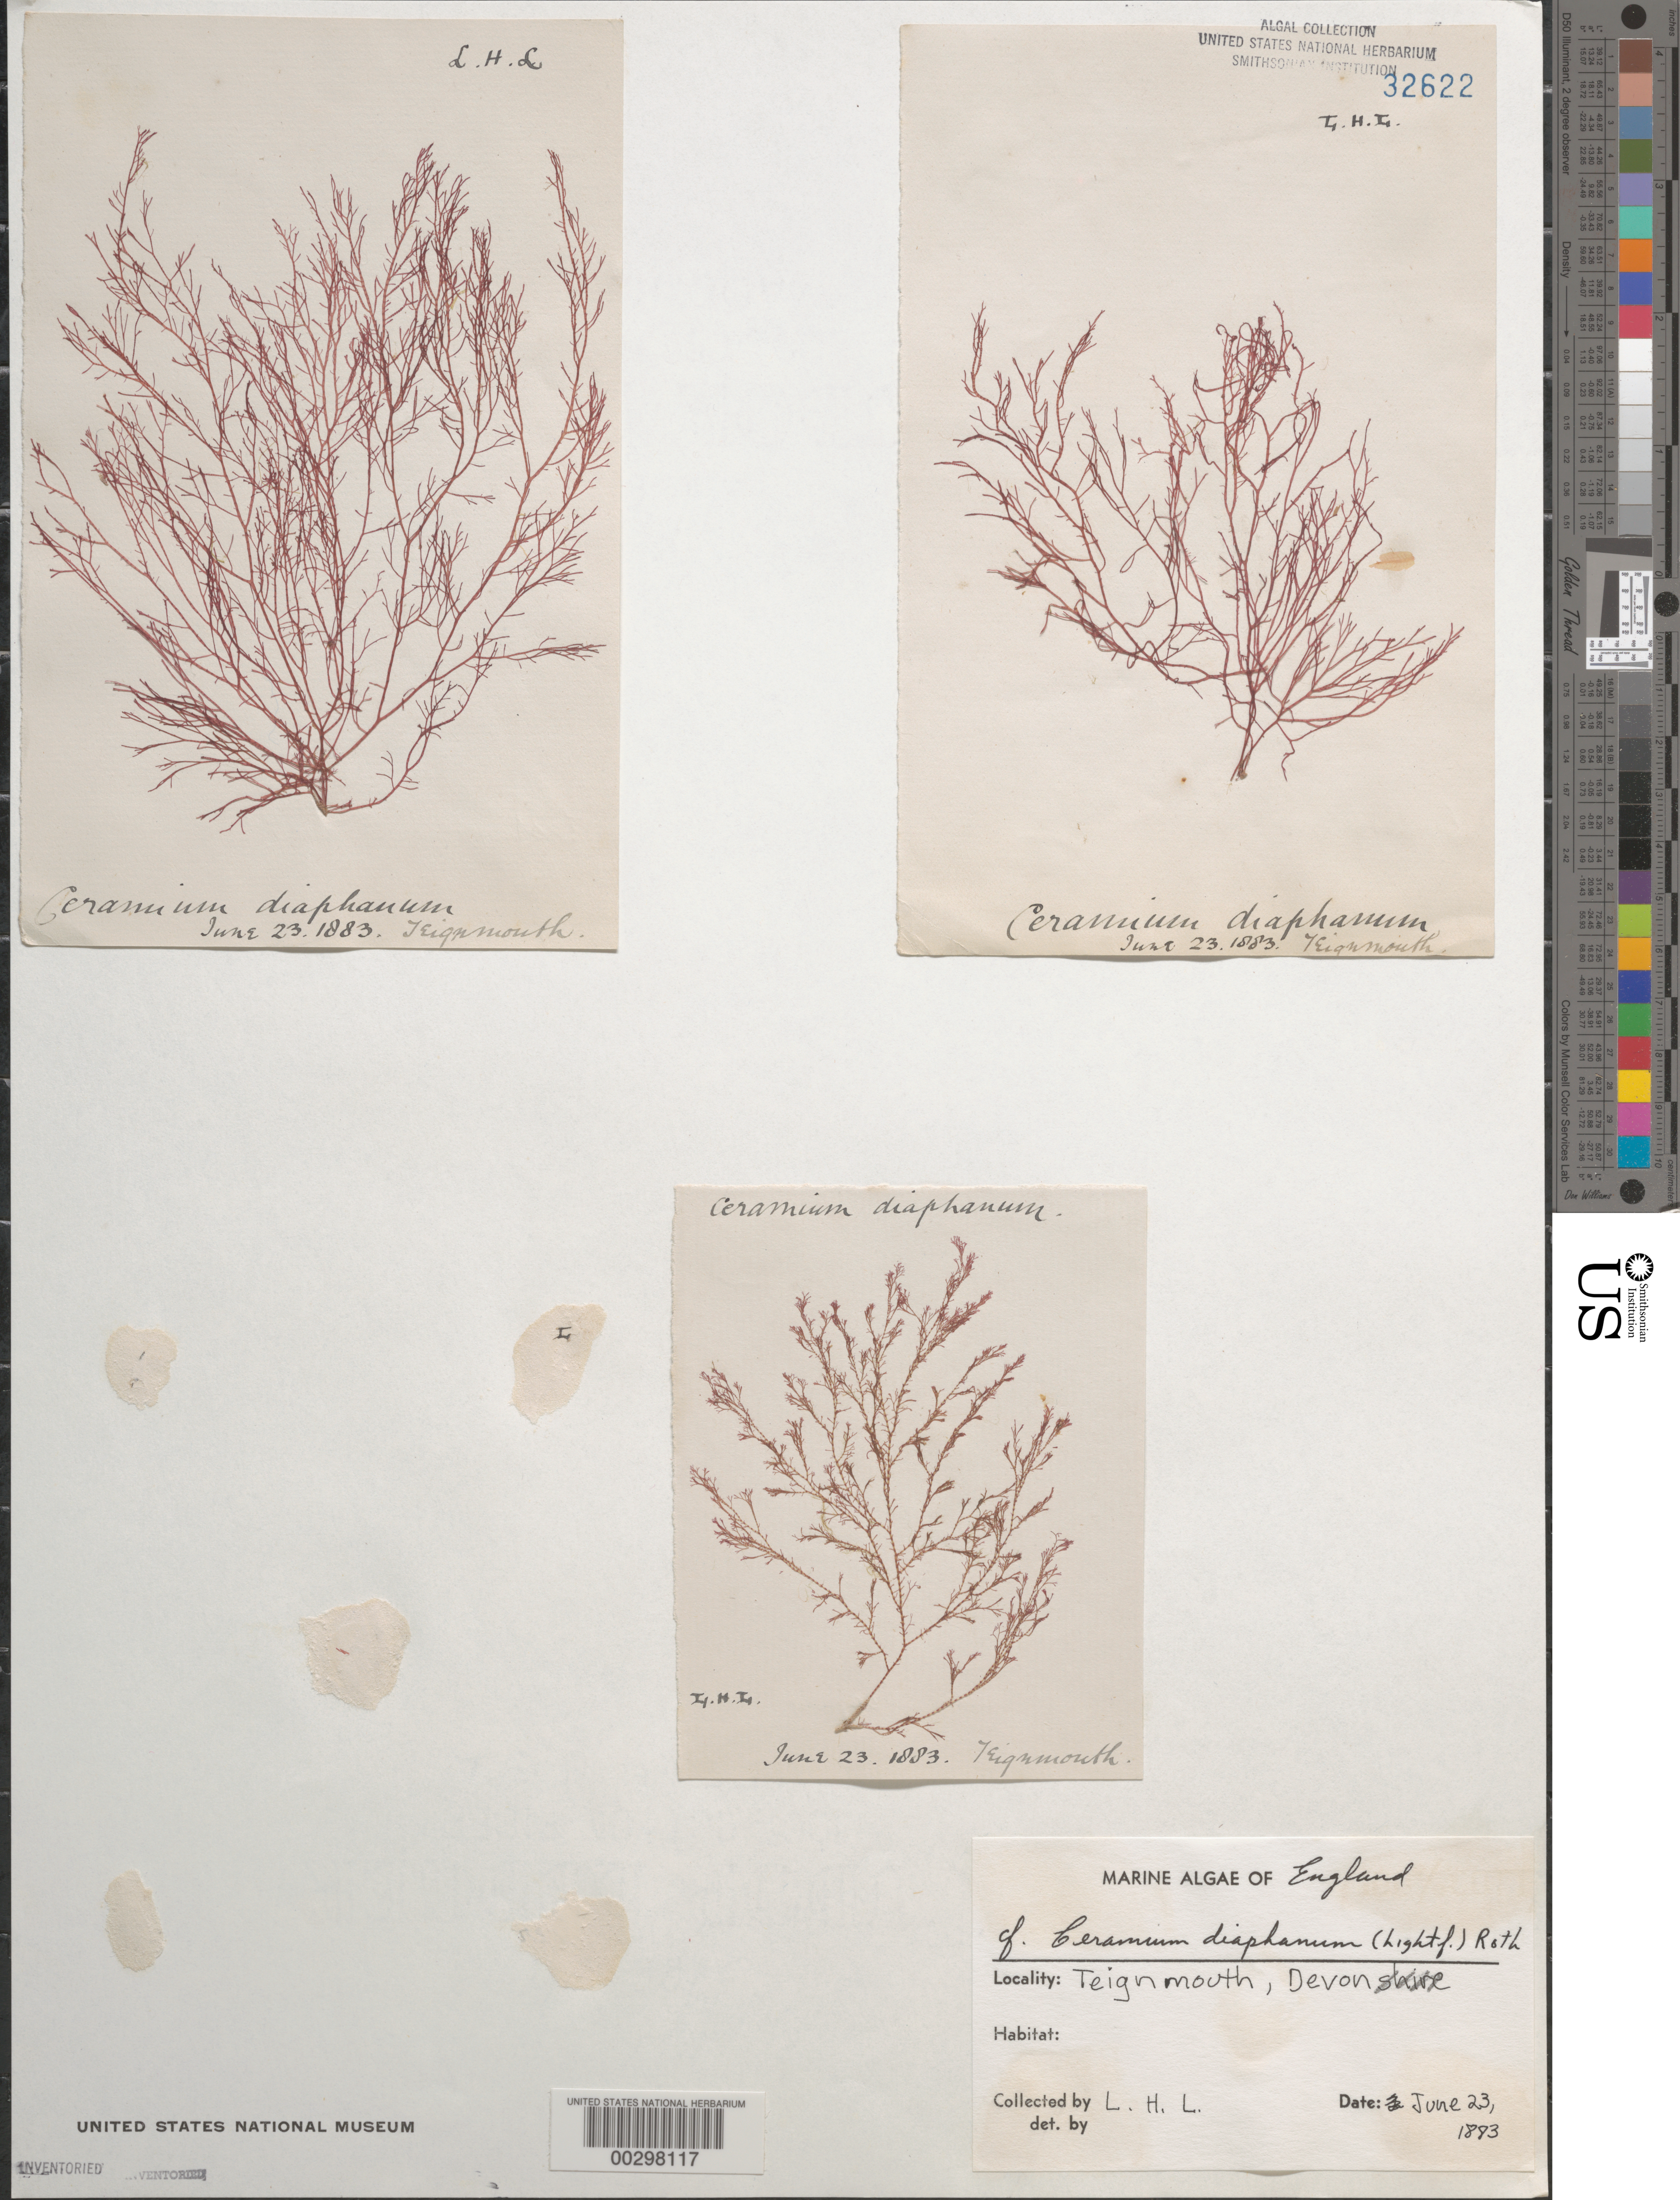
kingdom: Plantae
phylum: Rhodophyta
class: Florideophyceae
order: Ceramiales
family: Ceramiaceae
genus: Ceramium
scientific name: Ceramium diaphanum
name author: (Lightf.) Roth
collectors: L.H.L.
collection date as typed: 23 Jun 1883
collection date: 1883-06-23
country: United Kingdom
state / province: England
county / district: Devon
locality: Teignmouth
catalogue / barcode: US 32622